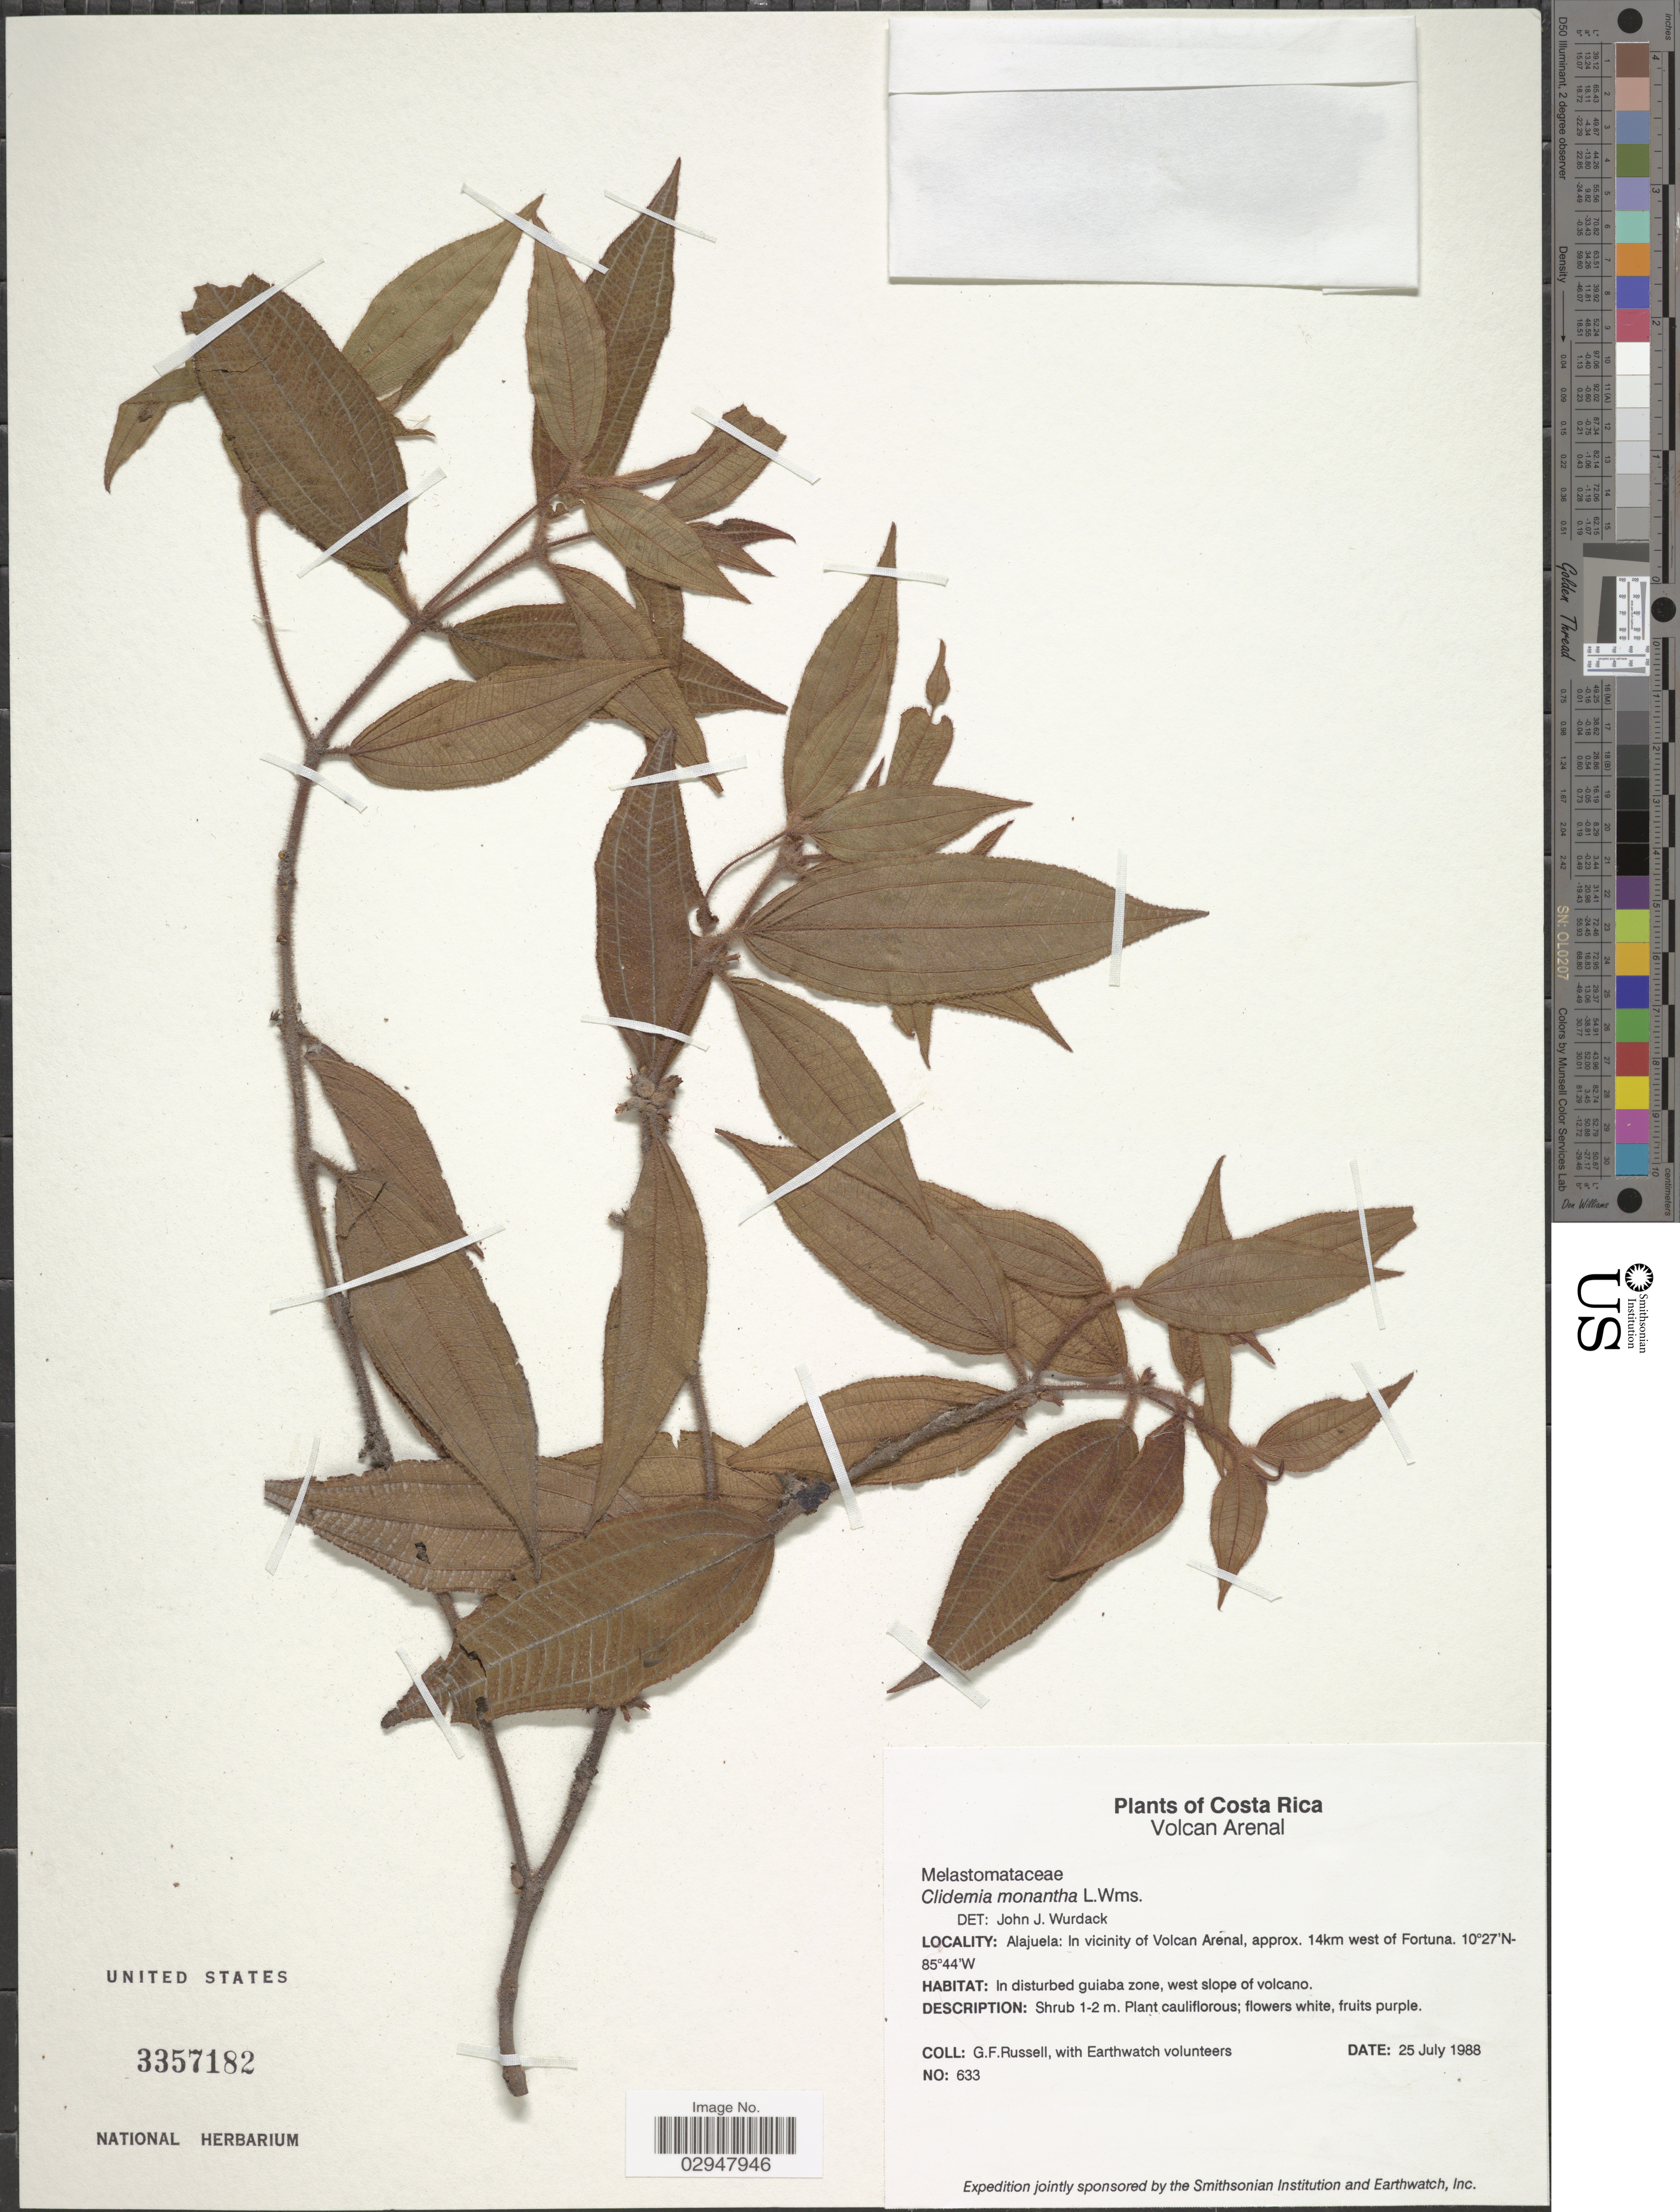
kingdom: Plantae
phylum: Tracheophyta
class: Magnoliopsida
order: Myrtales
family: Melastomataceae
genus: Clidemia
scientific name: Clidemia monantha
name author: L.O. Williams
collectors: G. Russell & Earthwatch Volunteers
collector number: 633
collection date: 1988-07-25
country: Costa Rica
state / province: Alajuela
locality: Volcan Arenal, in vicinity of Volcan Arenal, approx. 14km west of Fortuna.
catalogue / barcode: US 3357182